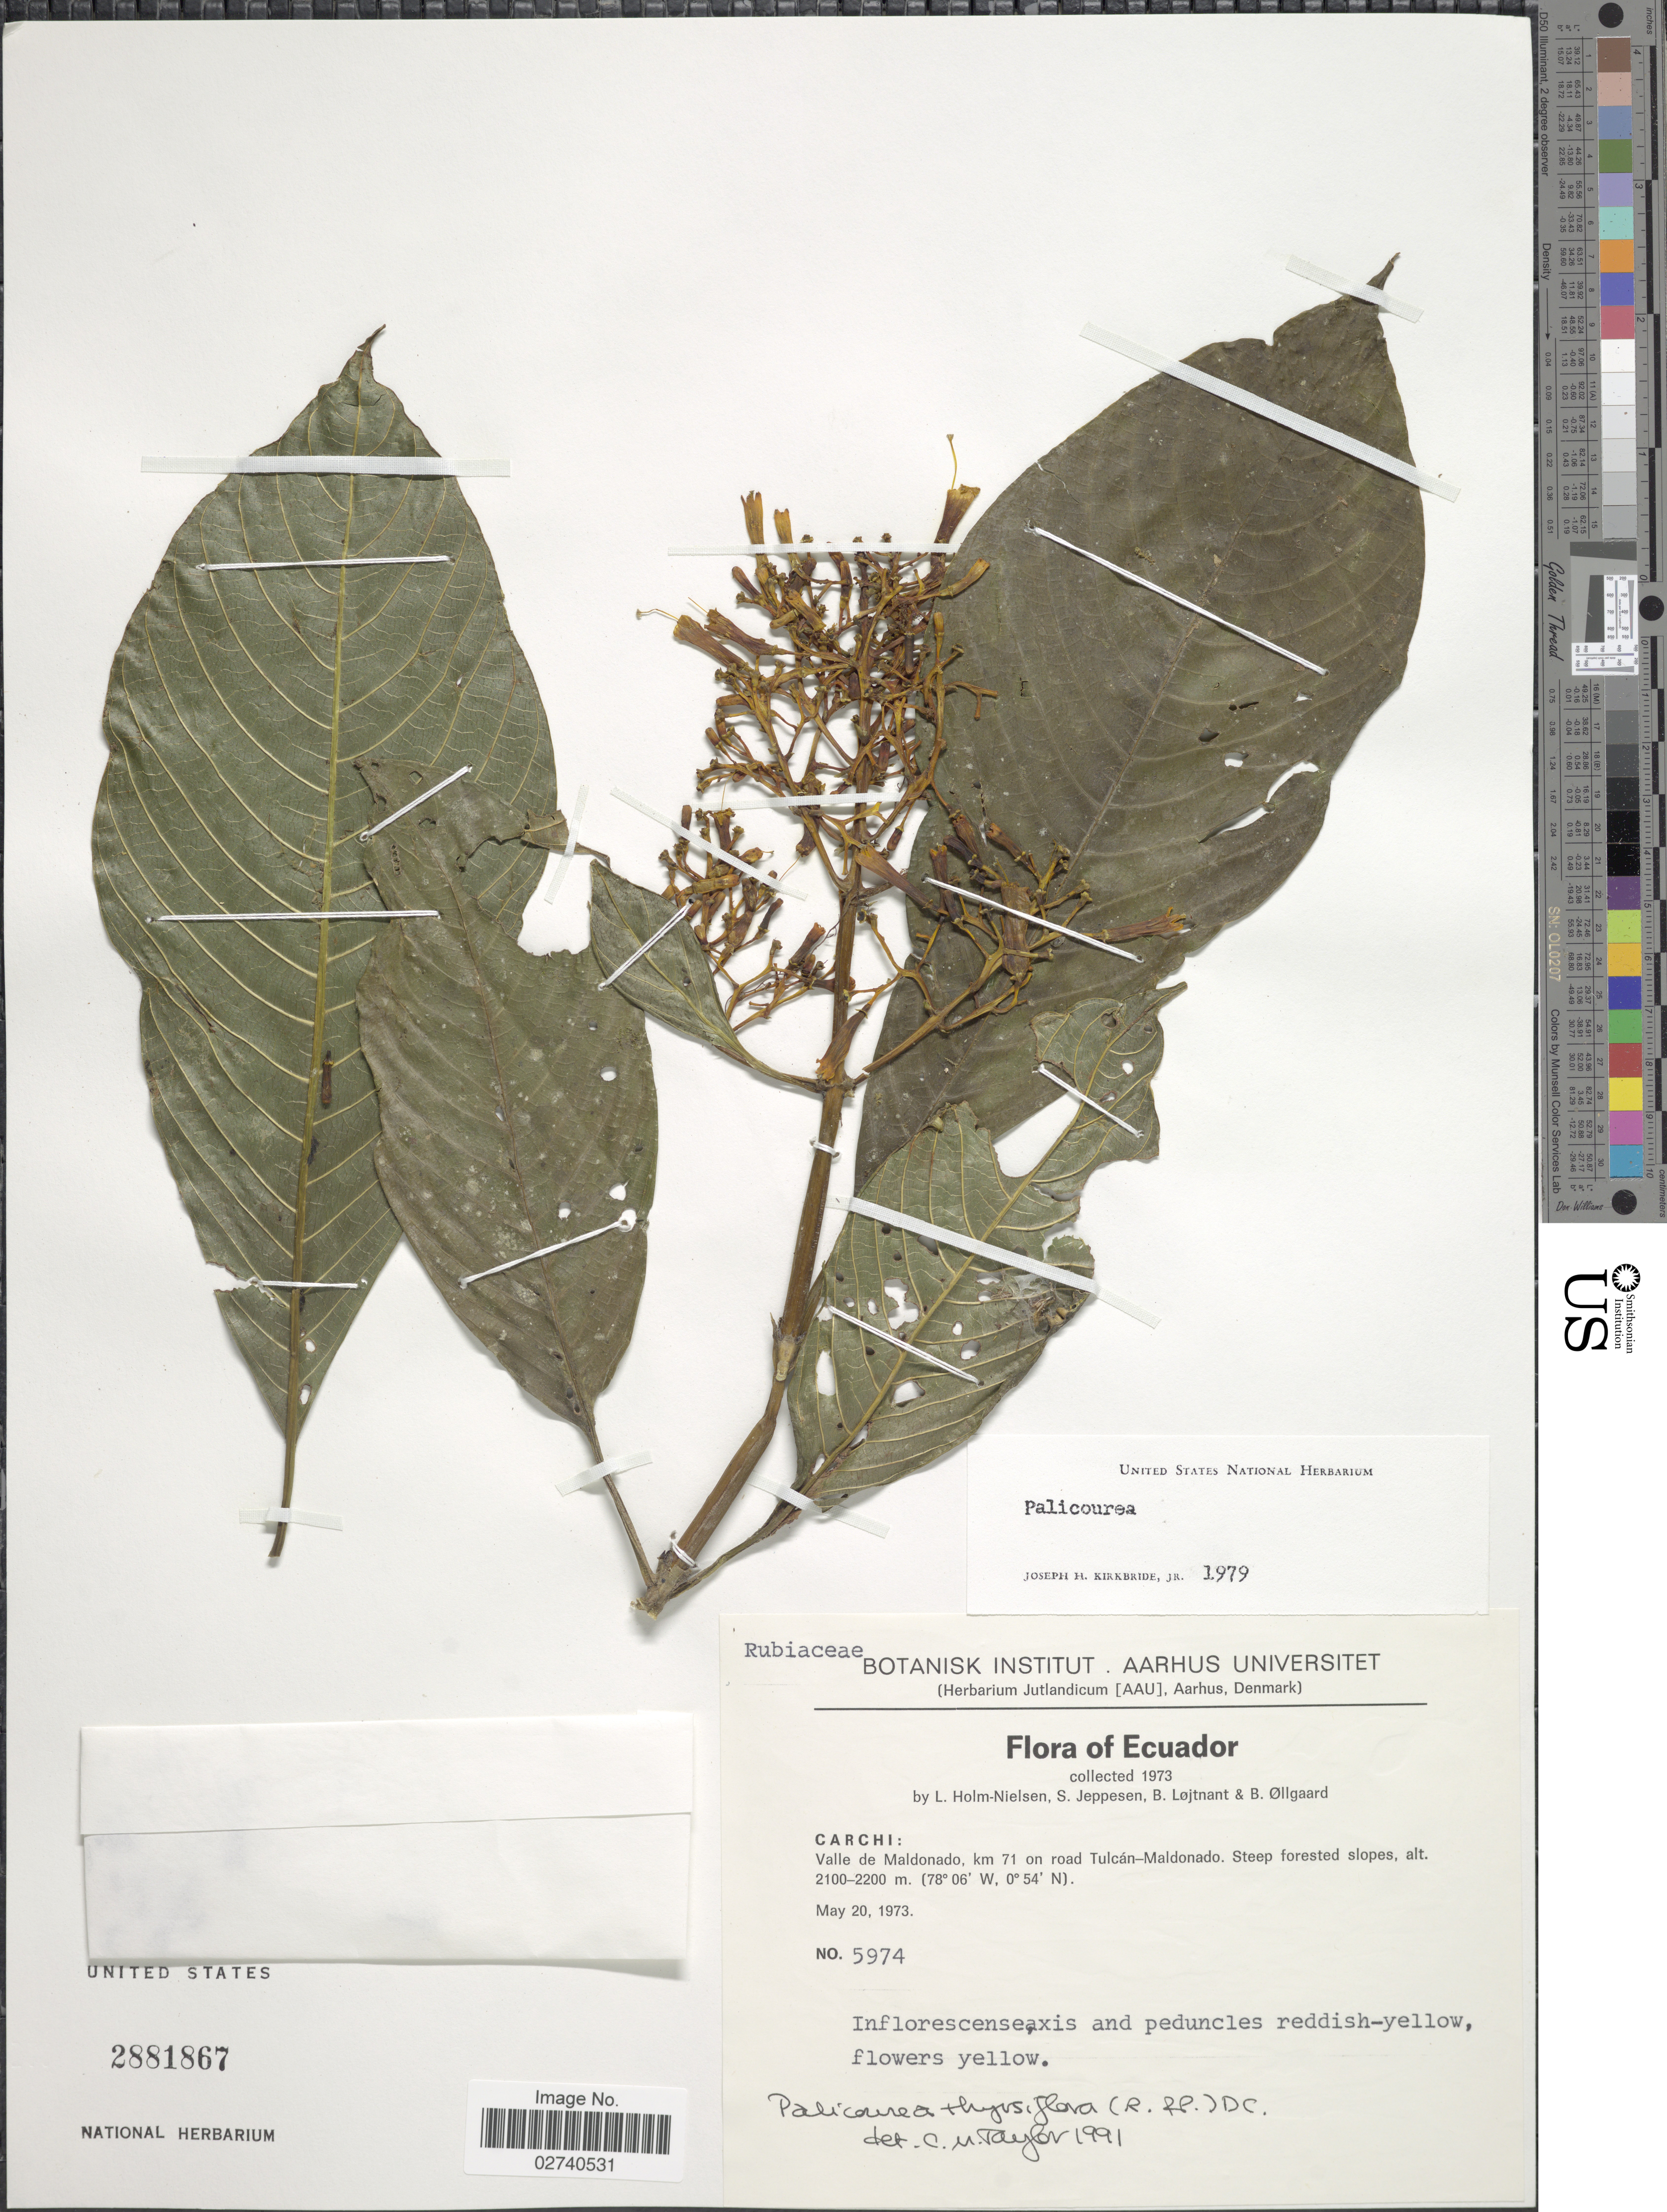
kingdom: Plantae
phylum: Tracheophyta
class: Magnoliopsida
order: Gentianales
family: Rubiaceae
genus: Palicourea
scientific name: Palicourea thyrsiflora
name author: (Ruiz & Pav.) DC.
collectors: L. Holm-Nielsen, S. Jeppesen, B. Löjtnant & B. Øllgaard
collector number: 5974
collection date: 1973-05-20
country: Ecuador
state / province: Carchi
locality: Valle de Maldonado, km 71 on road Tulcan-Maldonado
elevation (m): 2100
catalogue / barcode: US 2881867